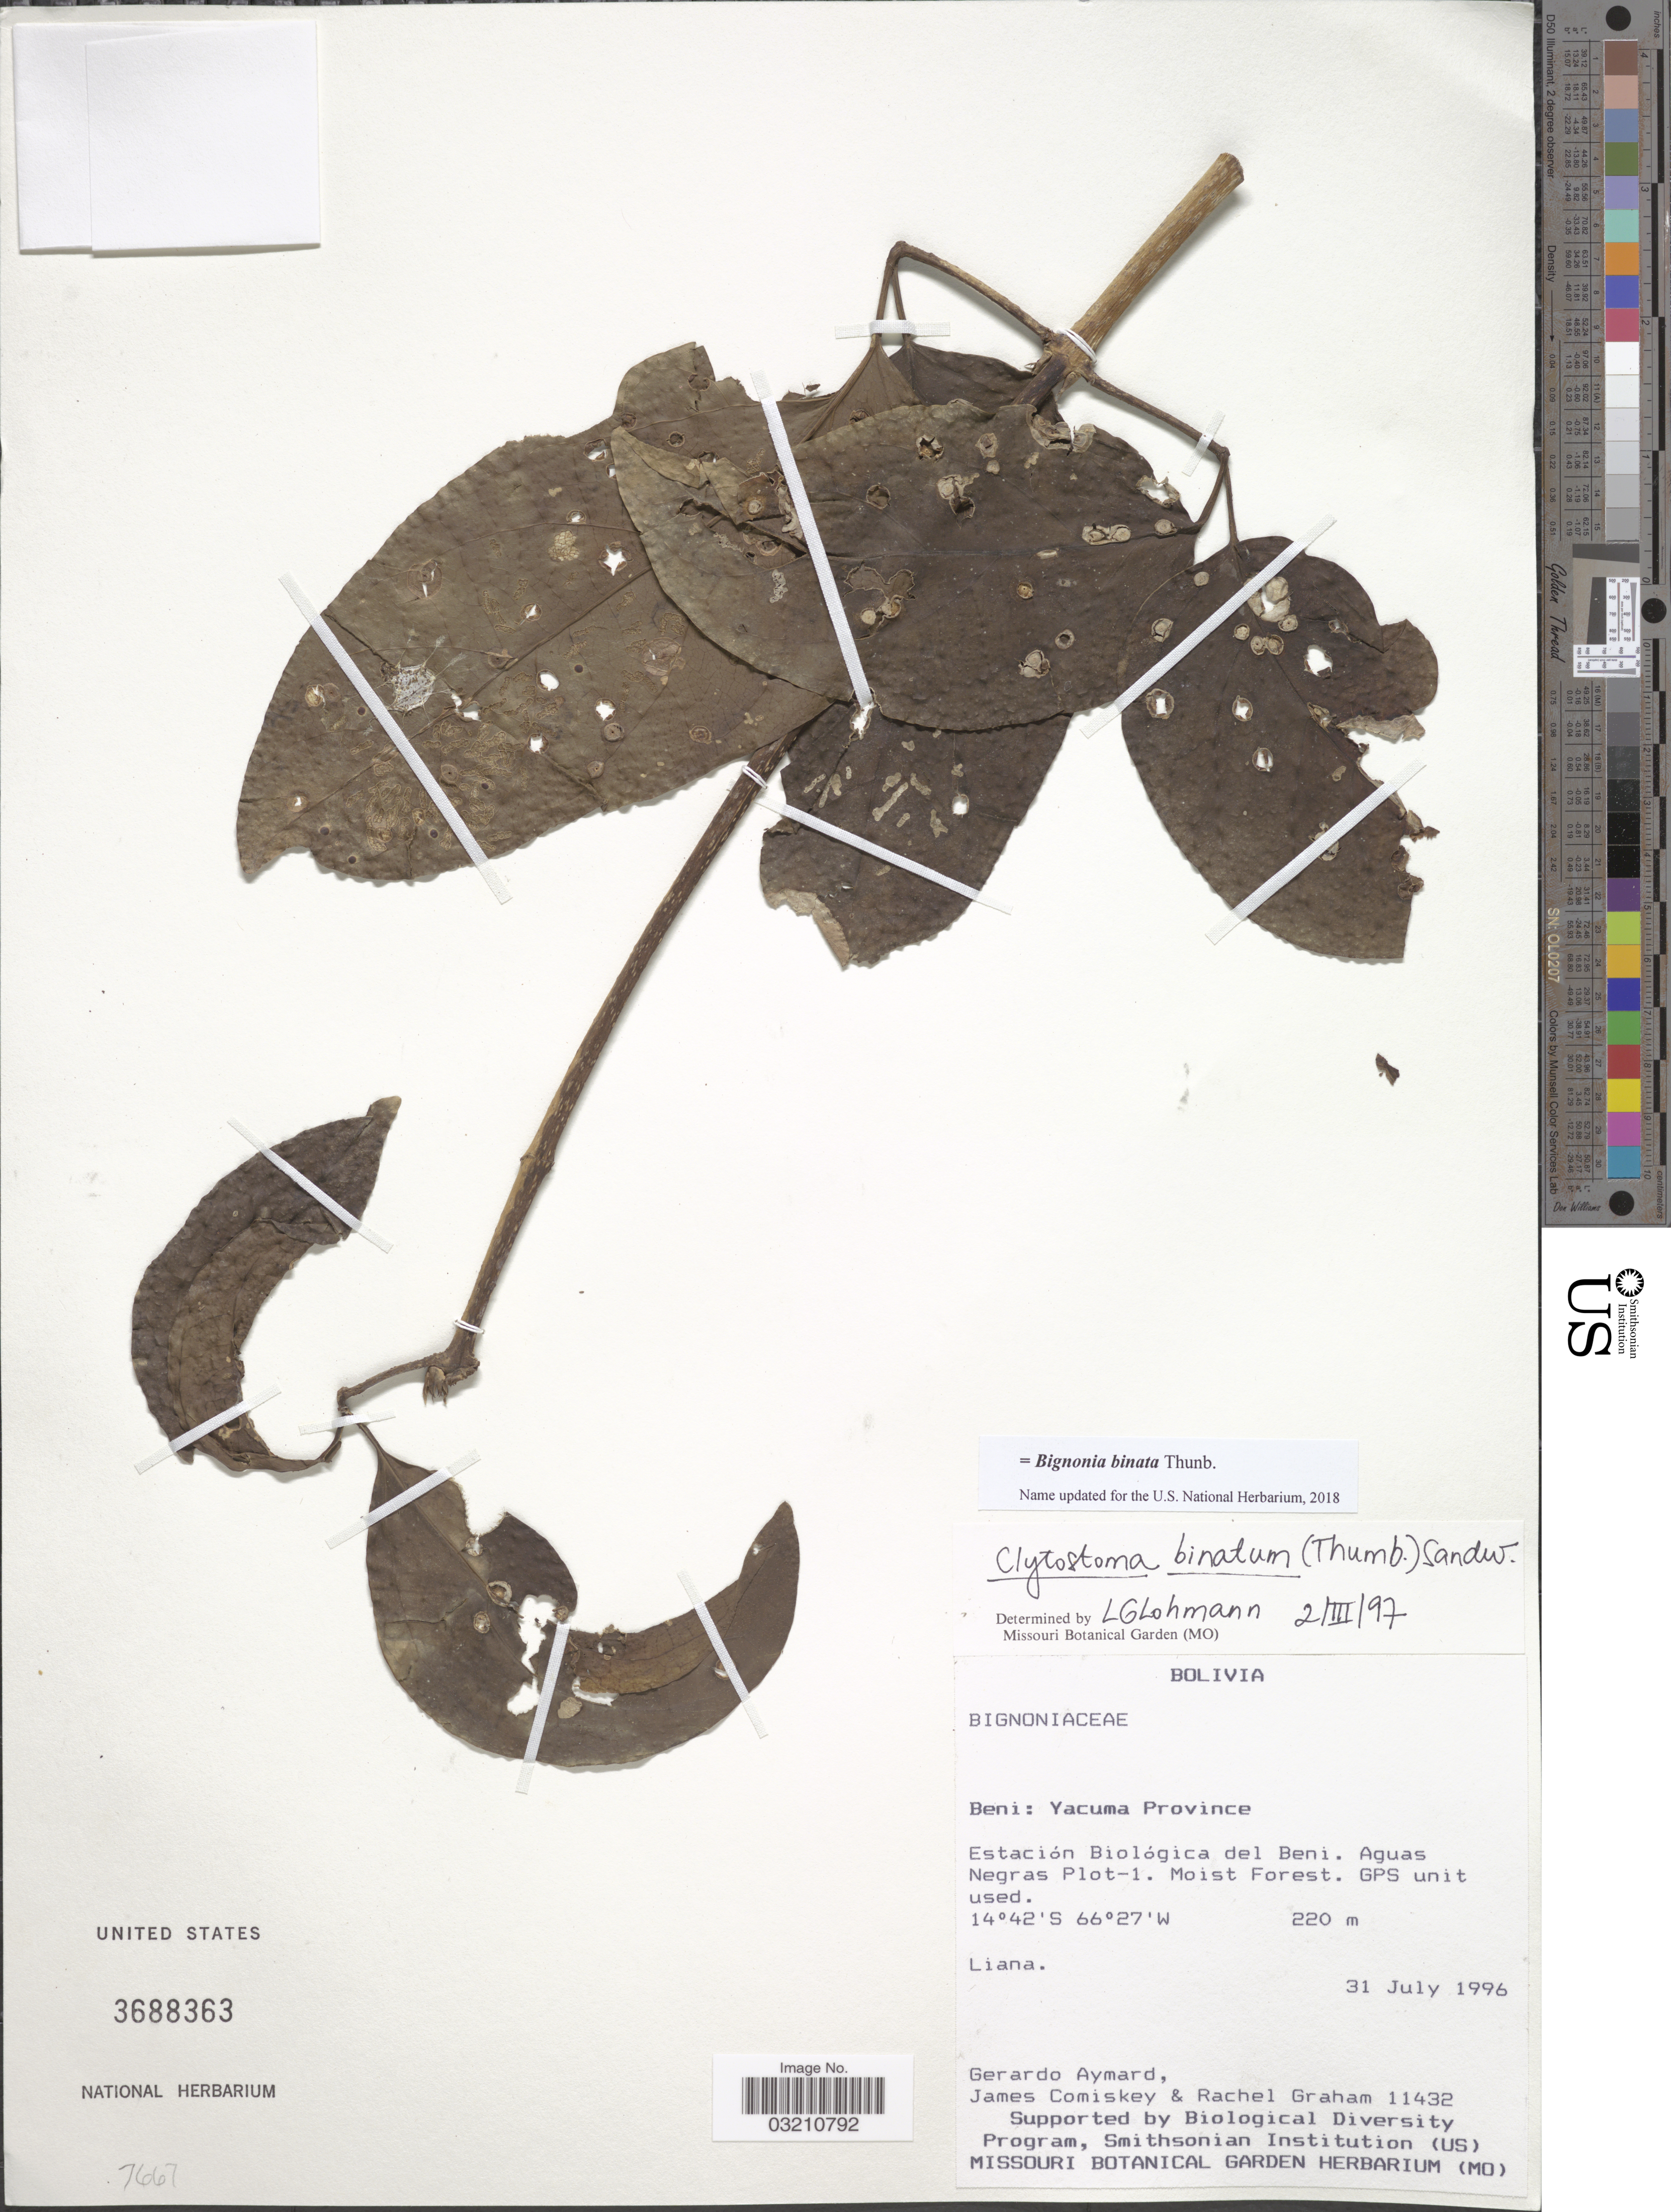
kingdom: Plantae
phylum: Tracheophyta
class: Magnoliopsida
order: Lamiales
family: Bignoniaceae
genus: Bignonia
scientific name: Bignonia binata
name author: Thunb.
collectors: G. A. Aymard, J. A. Comiskey & R. Graham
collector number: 11432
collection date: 1996-07-31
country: Bolivia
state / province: Beni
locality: Yacuma Province. Estación Biológica del Beni. Aguas Negras Plot-1. Moist Forest.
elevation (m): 220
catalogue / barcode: US 3688363